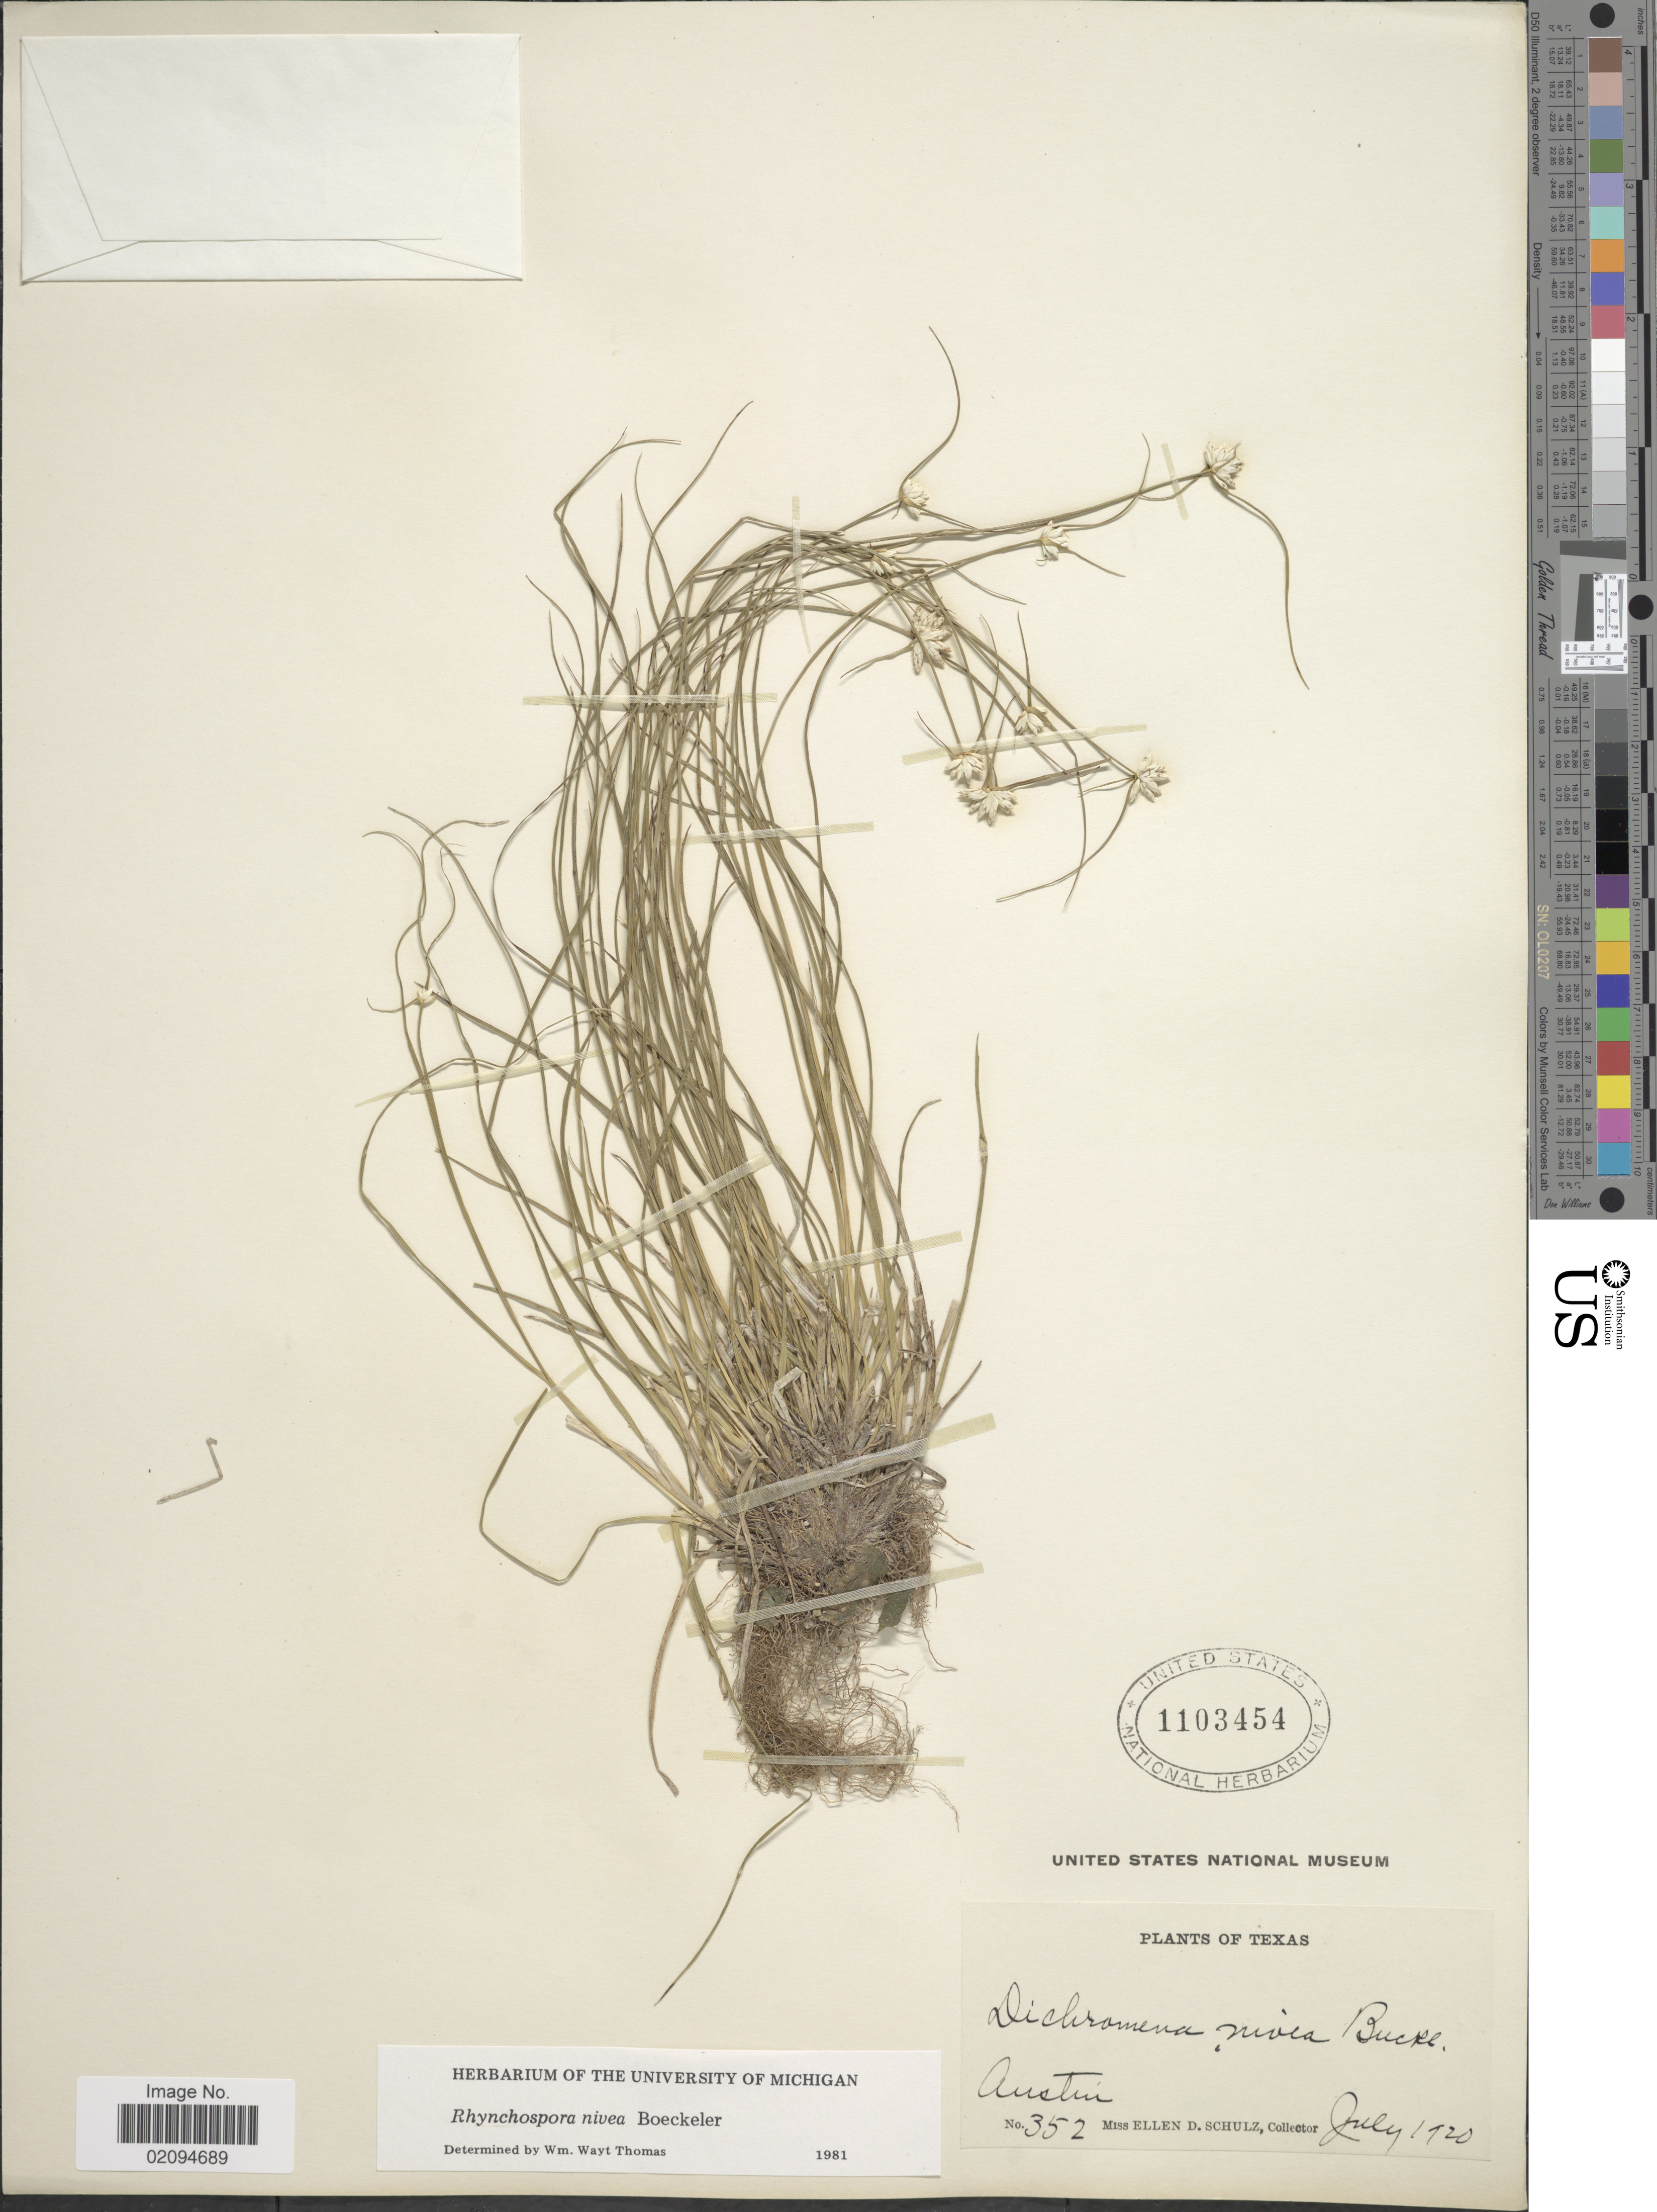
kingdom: Plantae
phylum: Tracheophyta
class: Liliopsida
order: Poales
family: Cyperaceae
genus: Rhynchospora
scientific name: Rhynchospora nivea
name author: Boeckeler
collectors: E. D. Schulz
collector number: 352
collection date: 1920-07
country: United States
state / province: Texas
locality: Austin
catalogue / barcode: US 1103454